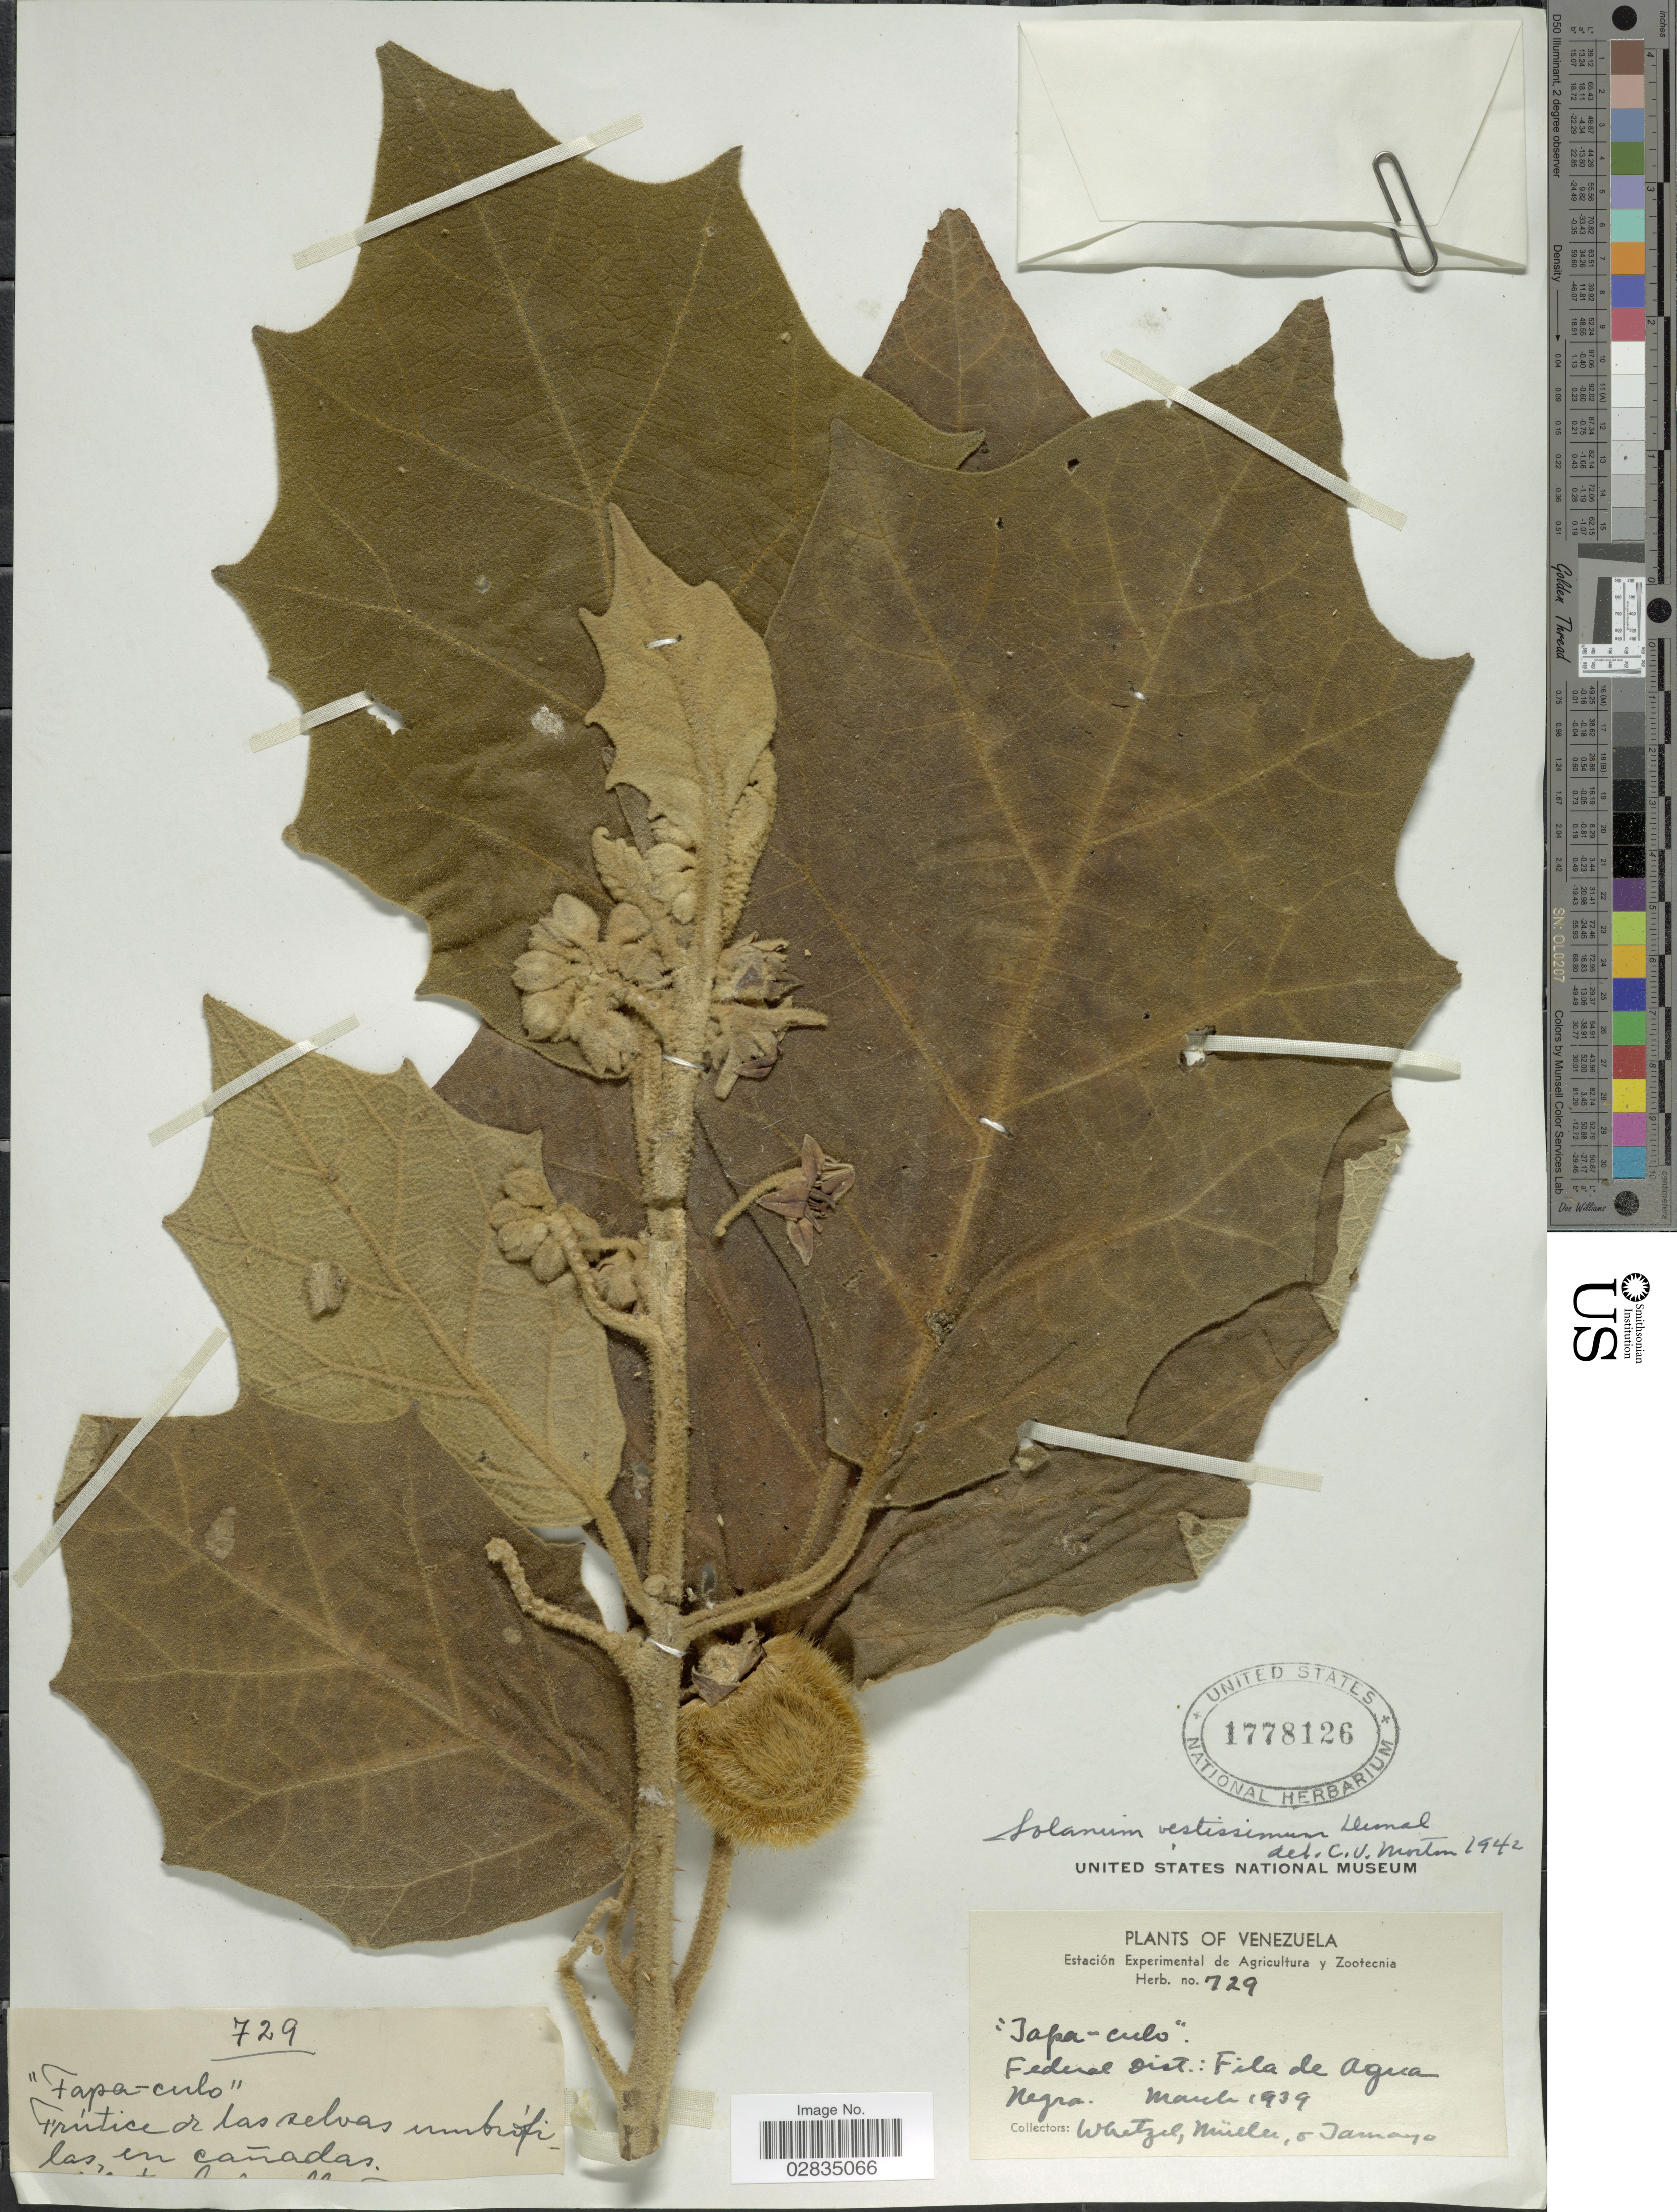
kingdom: Plantae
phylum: Tracheophyta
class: Magnoliopsida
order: Solanales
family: Solanaceae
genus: Solanum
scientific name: Solanum vestissimum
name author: Dunal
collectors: Whetzel, -- Müller & -. Tamayo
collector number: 728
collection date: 1939-03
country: Venezuela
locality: Federal dist.: Fila de Agua Negra.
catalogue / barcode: US 1778126